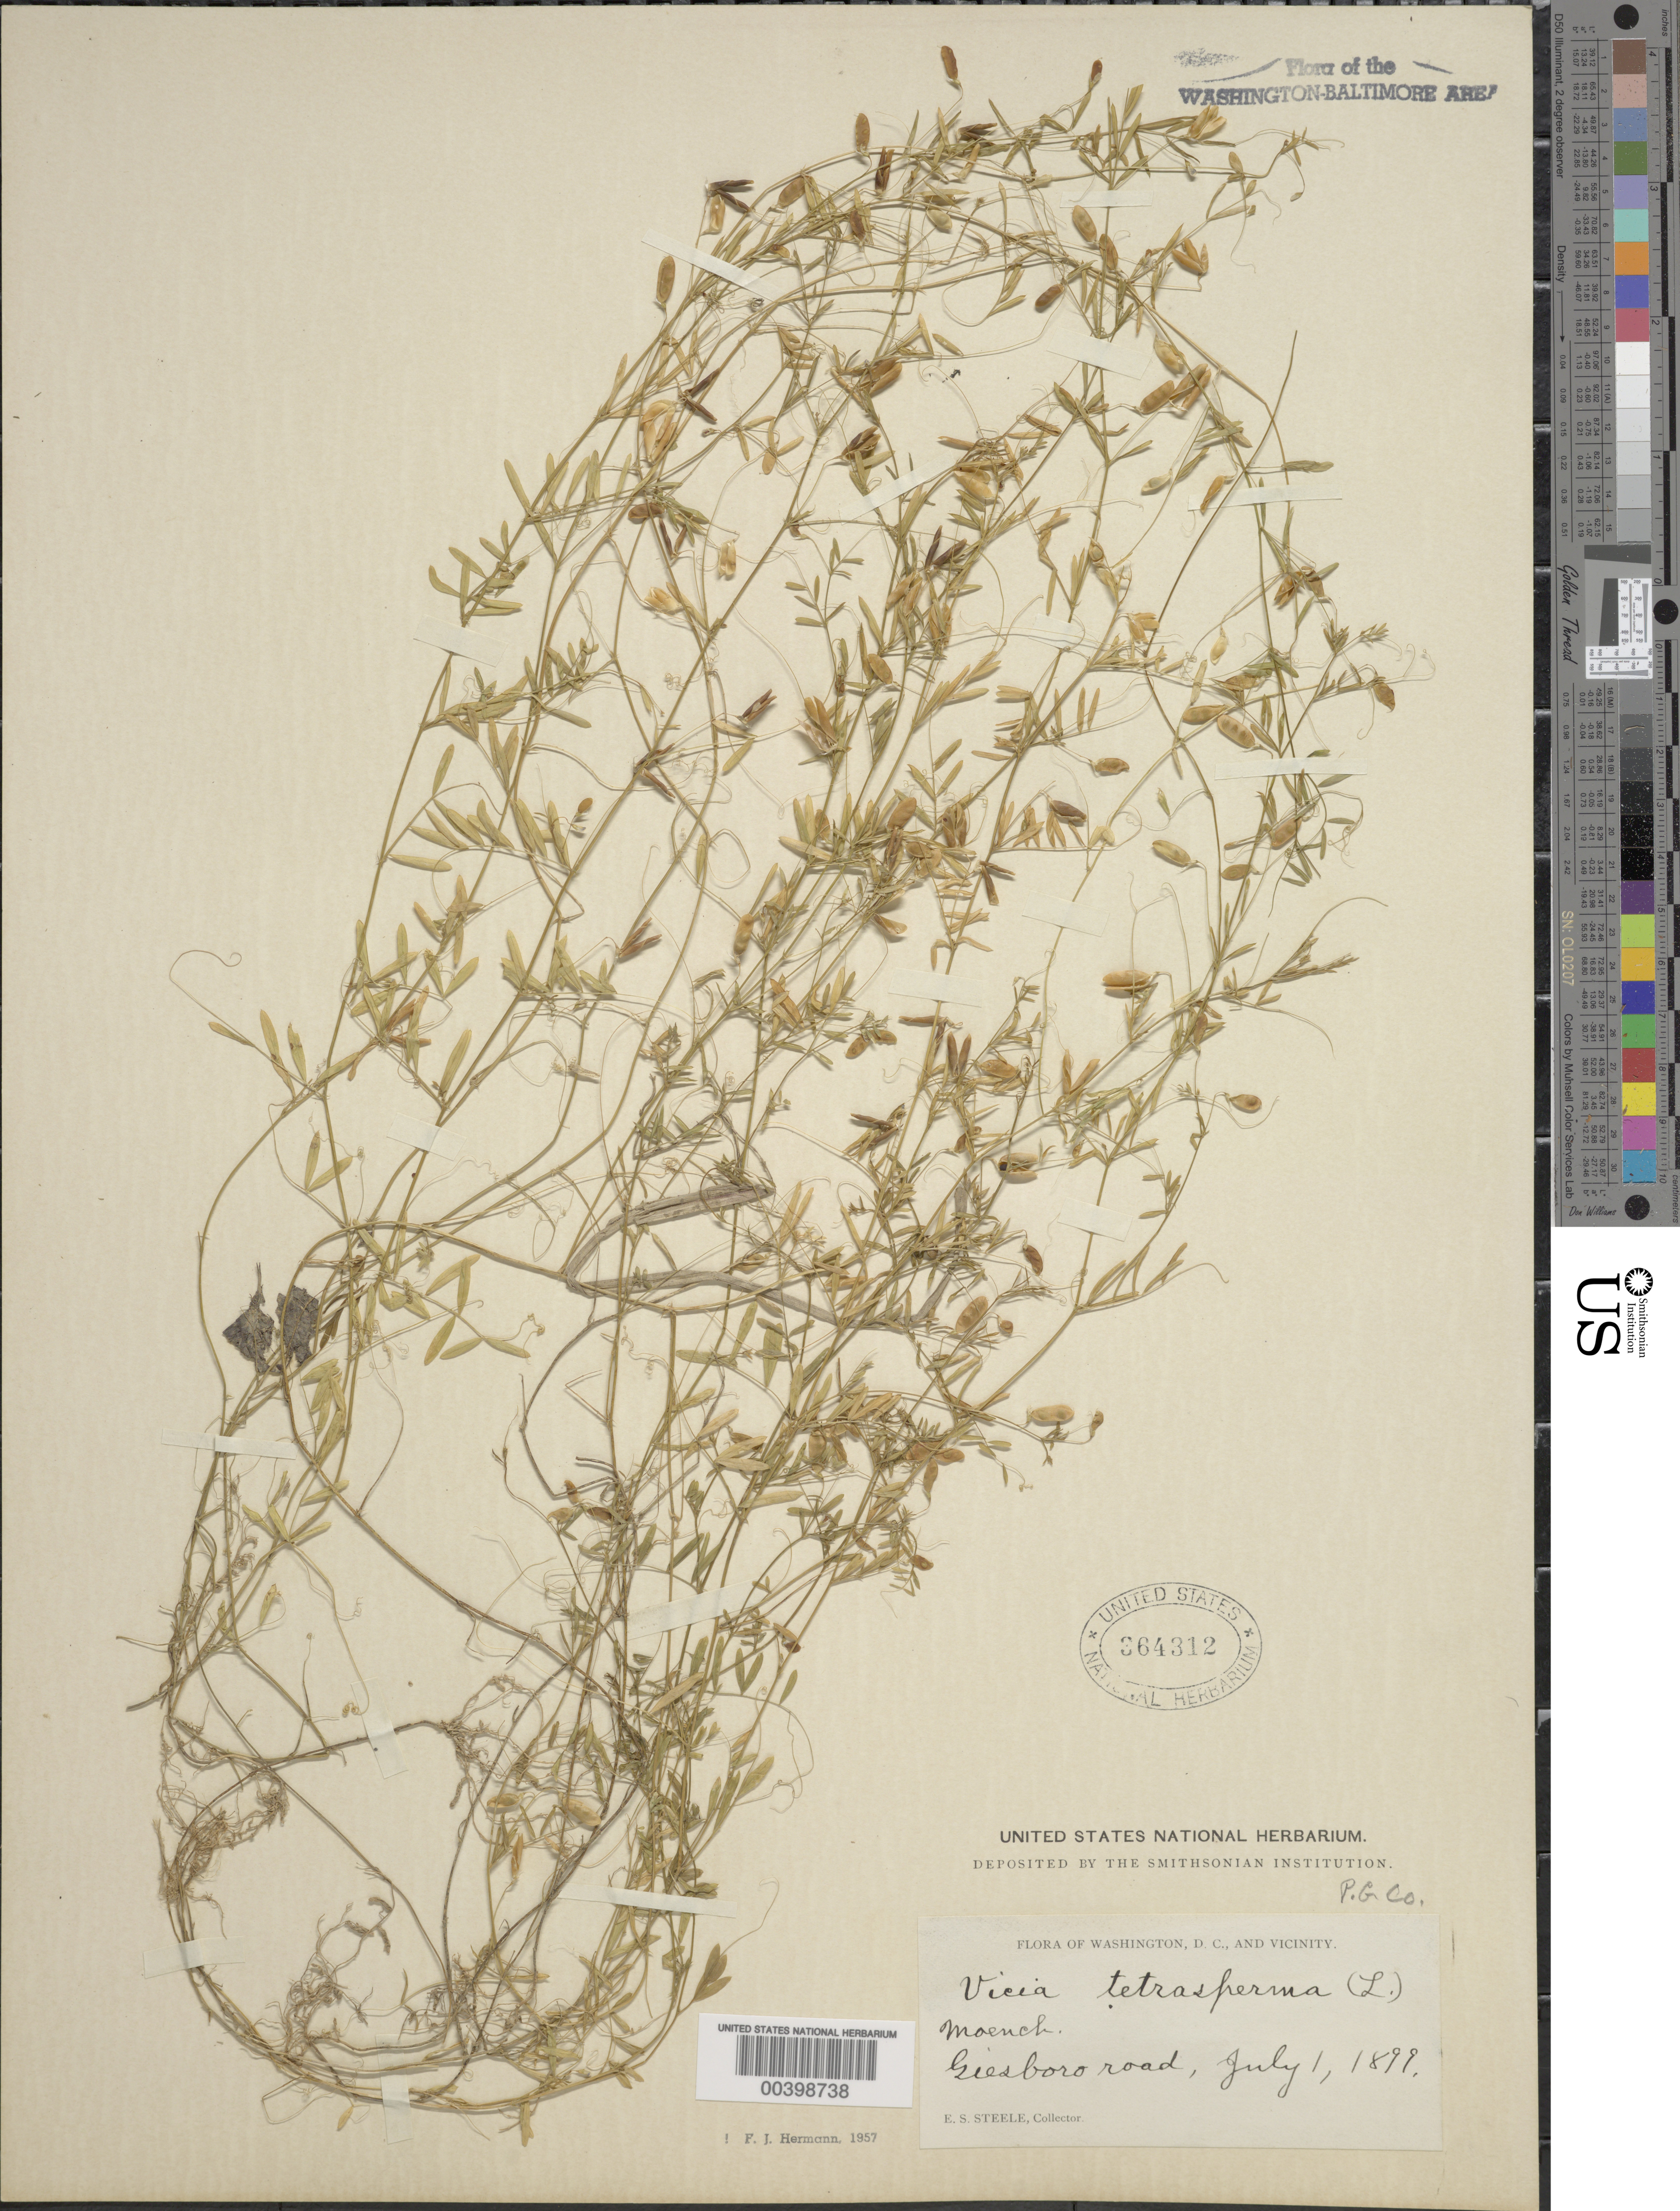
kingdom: Plantae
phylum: Tracheophyta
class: Magnoliopsida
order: Fabales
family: Fabaceae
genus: Vicia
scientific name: Vicia tetrasperma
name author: (L.) Schreb.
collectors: E. Steele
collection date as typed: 01 Jul 1899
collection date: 1899-07-01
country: United States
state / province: District of Columbia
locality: Giesboro Road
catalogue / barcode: US 364312